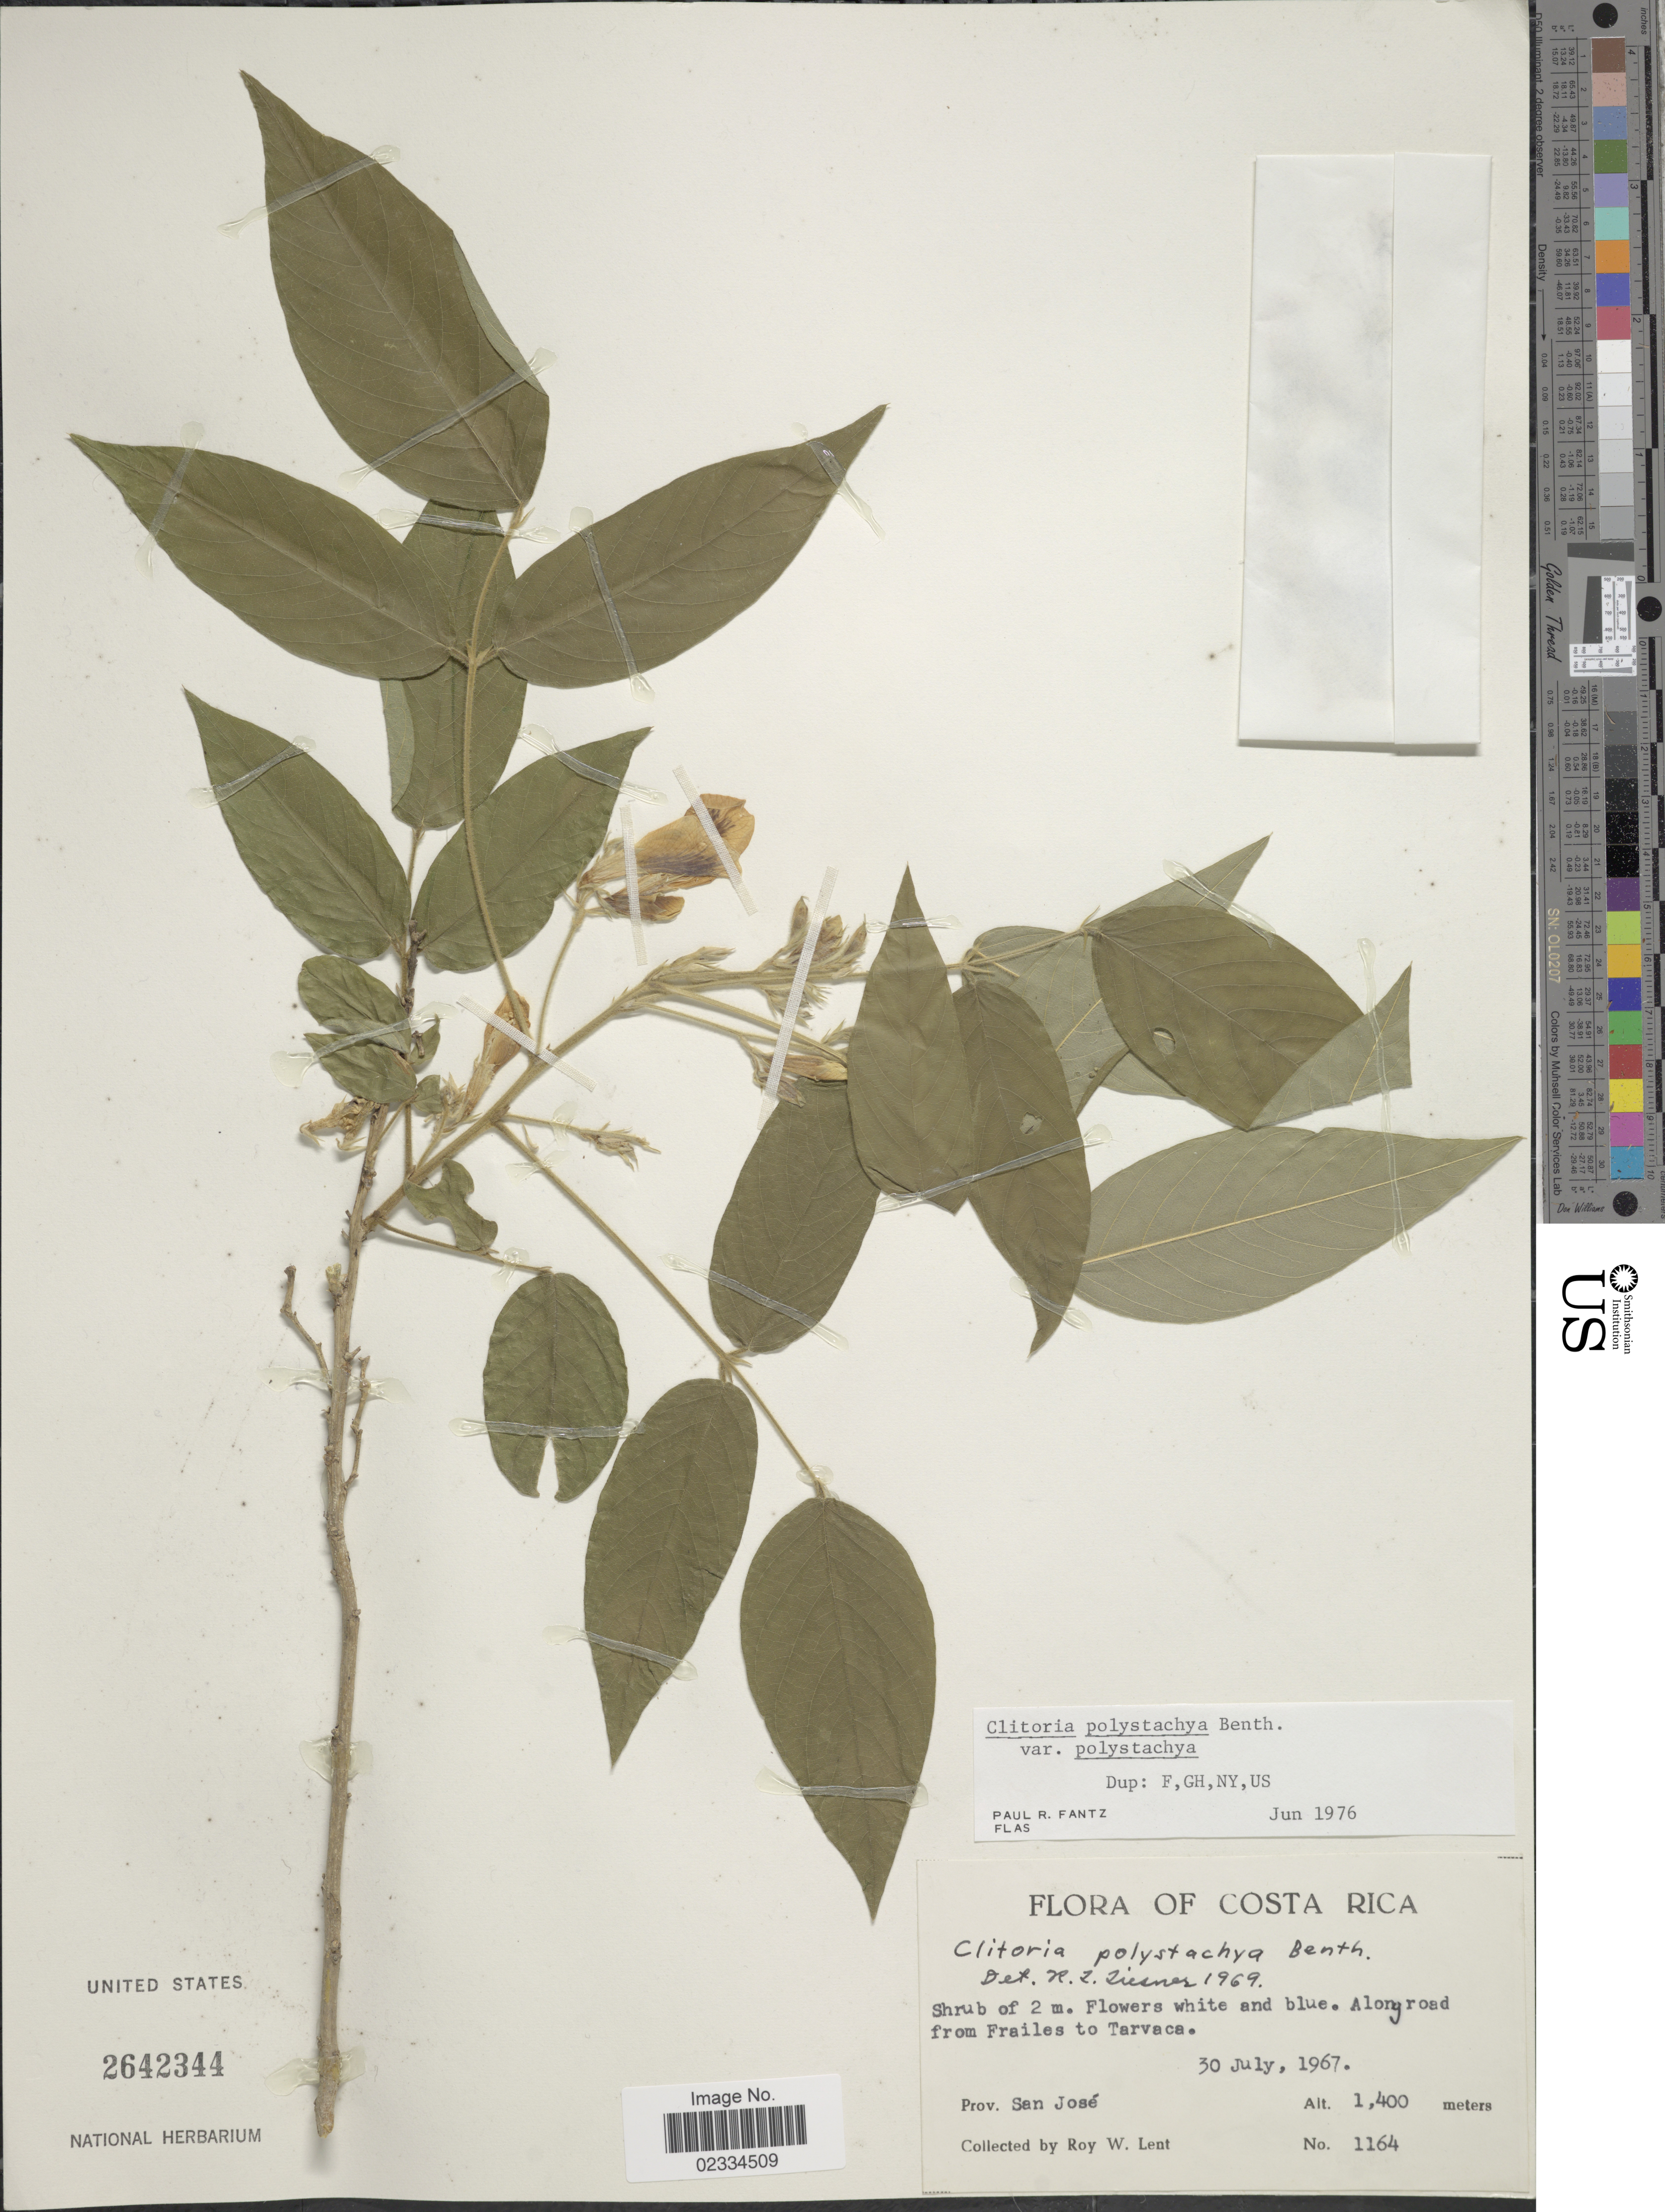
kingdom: Plantae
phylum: Tracheophyta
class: Magnoliopsida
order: Fabales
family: Fabaceae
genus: Clitoria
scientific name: Clitoria polystachya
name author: Benth.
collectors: R. W. Lent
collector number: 1164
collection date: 1967-07-30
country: Costa Rica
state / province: San José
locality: Along road from Frailes to Tarvaca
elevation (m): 1400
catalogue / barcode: US 2642344